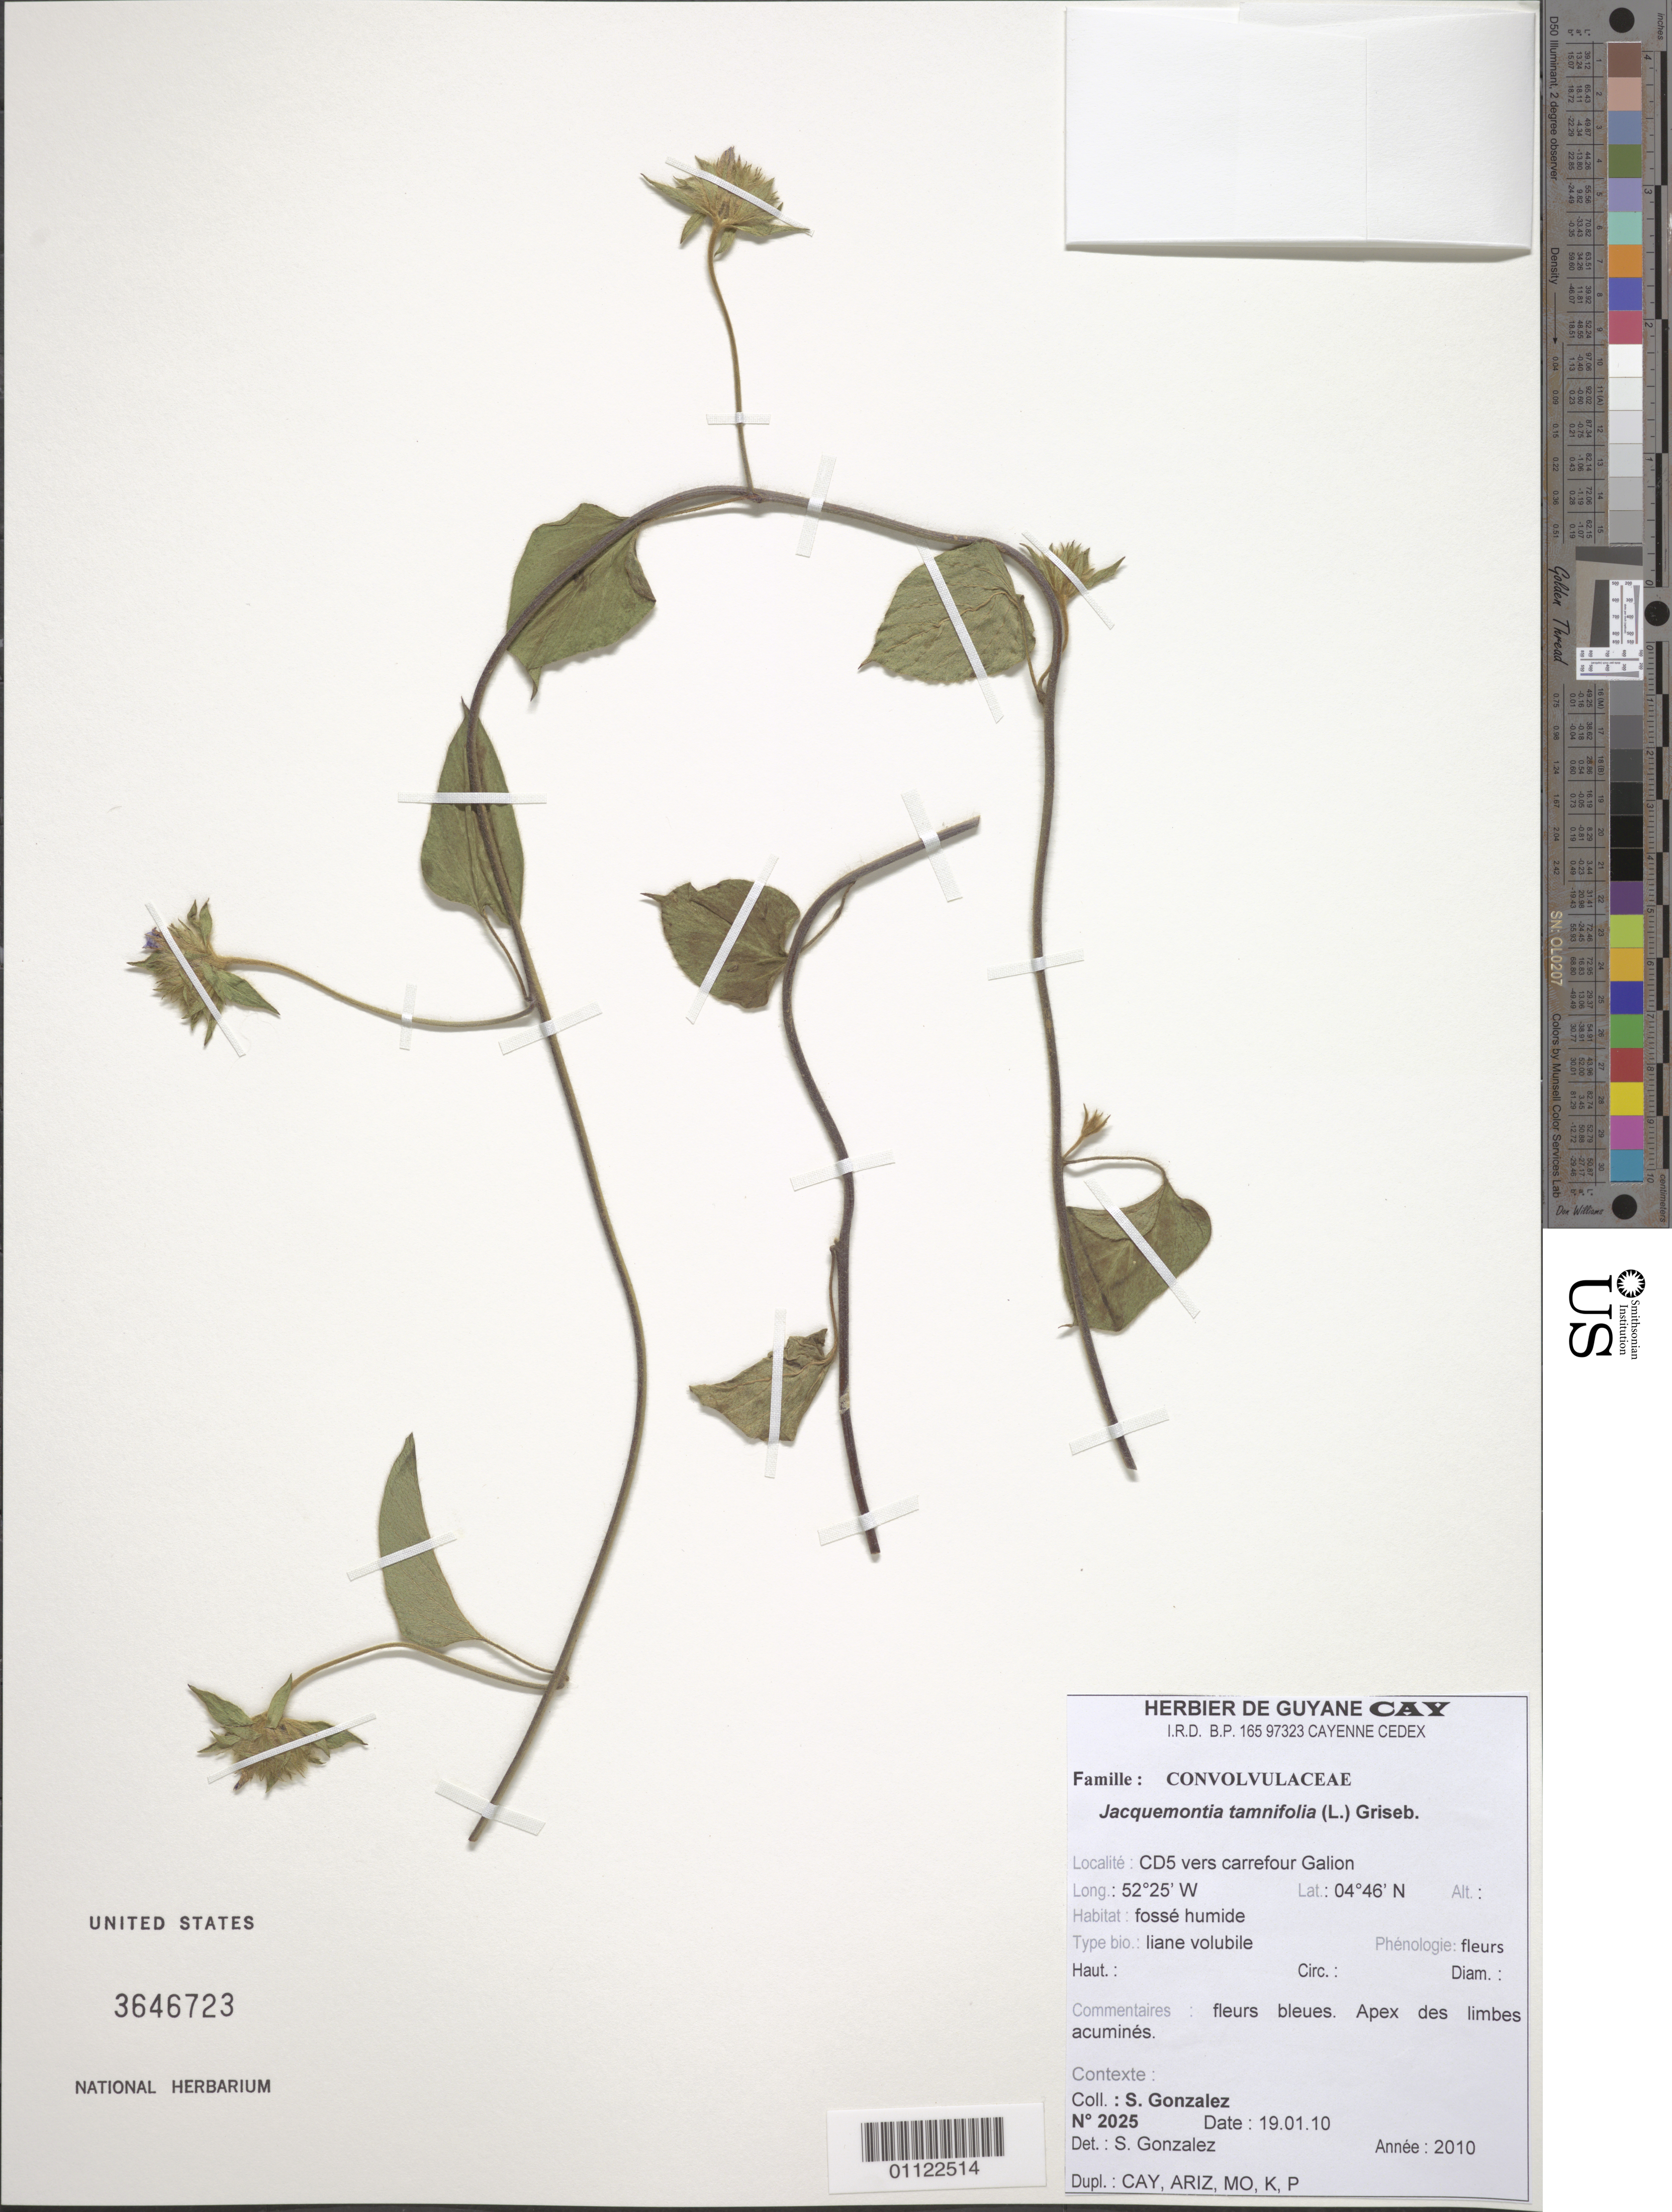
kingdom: Plantae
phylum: Tracheophyta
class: Magnoliopsida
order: Solanales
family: Convolvulaceae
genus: Jacquemontia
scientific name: Jacquemontia tamnifolia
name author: (L.) Griseb.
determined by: Gonzalez, Sophie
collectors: S. Gonzalez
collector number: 2025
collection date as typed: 19-Jan-10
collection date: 2010-01-19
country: French Guiana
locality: CD5 vers carrefour Galion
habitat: Fosse humide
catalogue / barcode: US 3646723